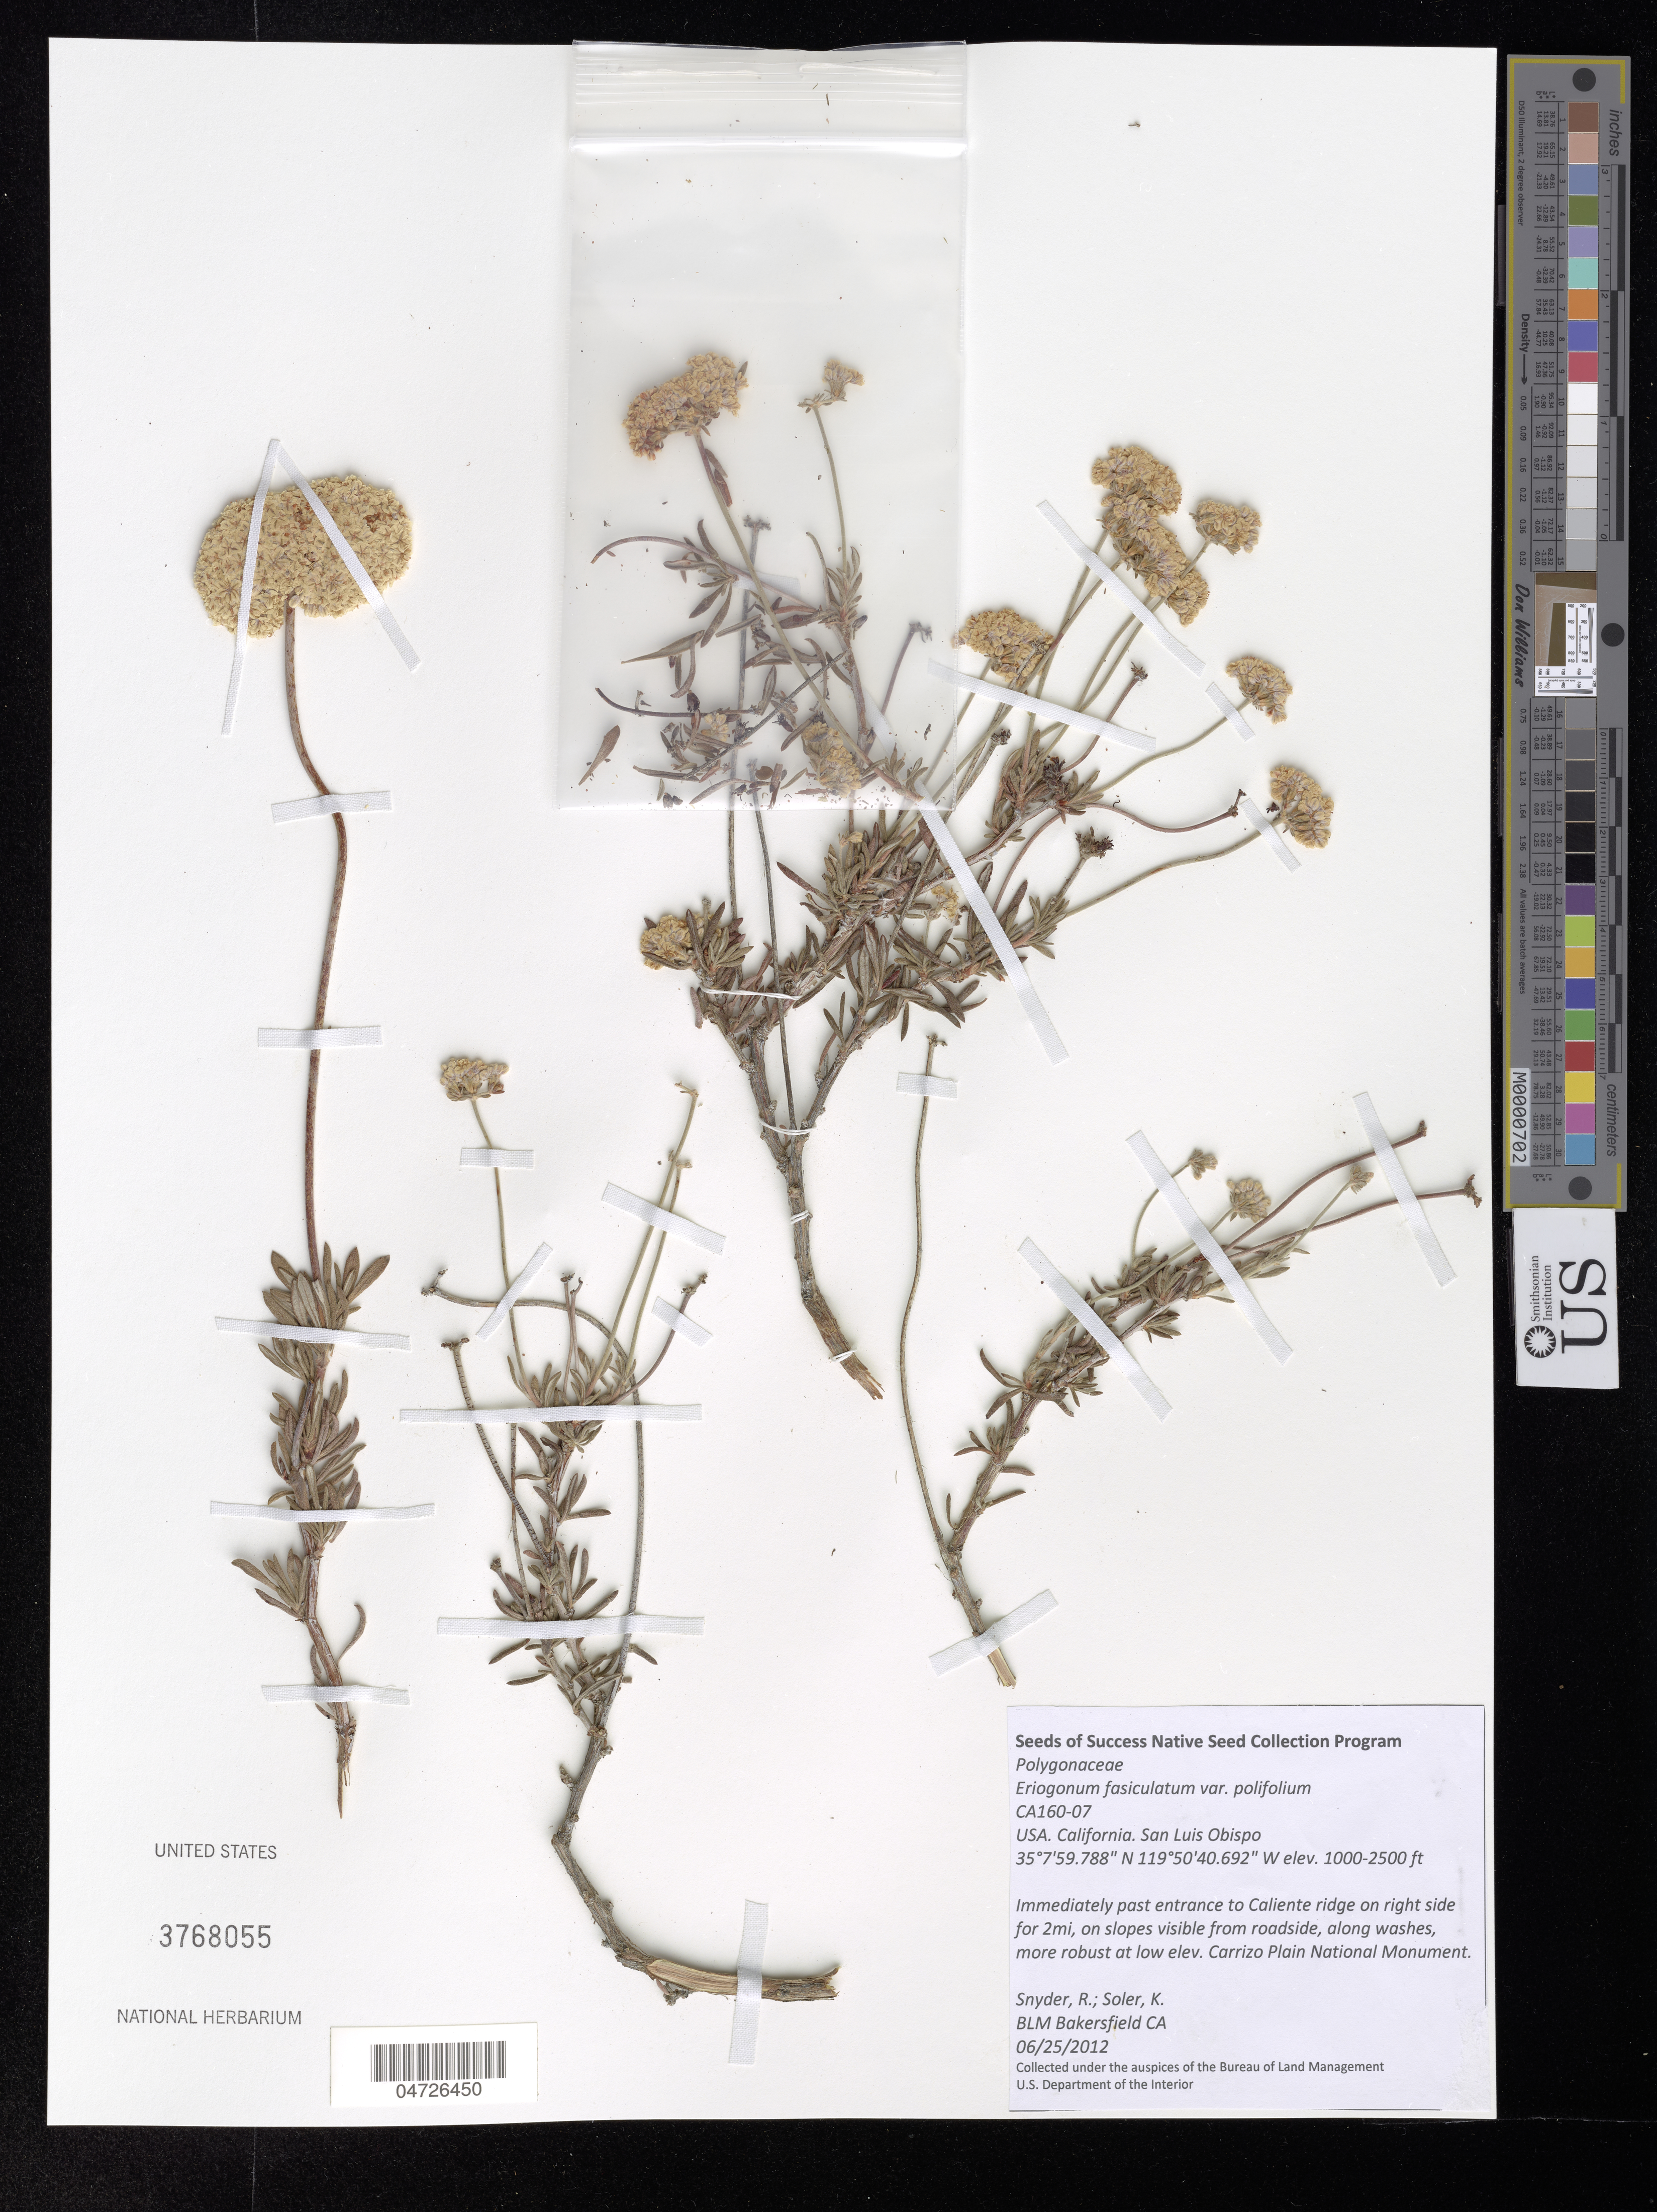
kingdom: Plantae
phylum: Tracheophyta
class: Magnoliopsida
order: Caryophyllales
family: Polygonaceae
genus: Eriogonum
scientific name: Eriogonum fasciculatum var. polifolium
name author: (Benth.) Torr. & A. Gray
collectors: R. Snyder & K. Soler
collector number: CA160-07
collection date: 2012-06-25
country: United States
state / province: California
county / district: San Luis Obispo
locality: San Luis Obispo. Immediately past entrance to Caliente ridge on right side for 2mi, on slopes visible from roadside, along washes, more robust at low elev. Carrizo Plain National Monument.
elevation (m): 305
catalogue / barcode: US 3768055